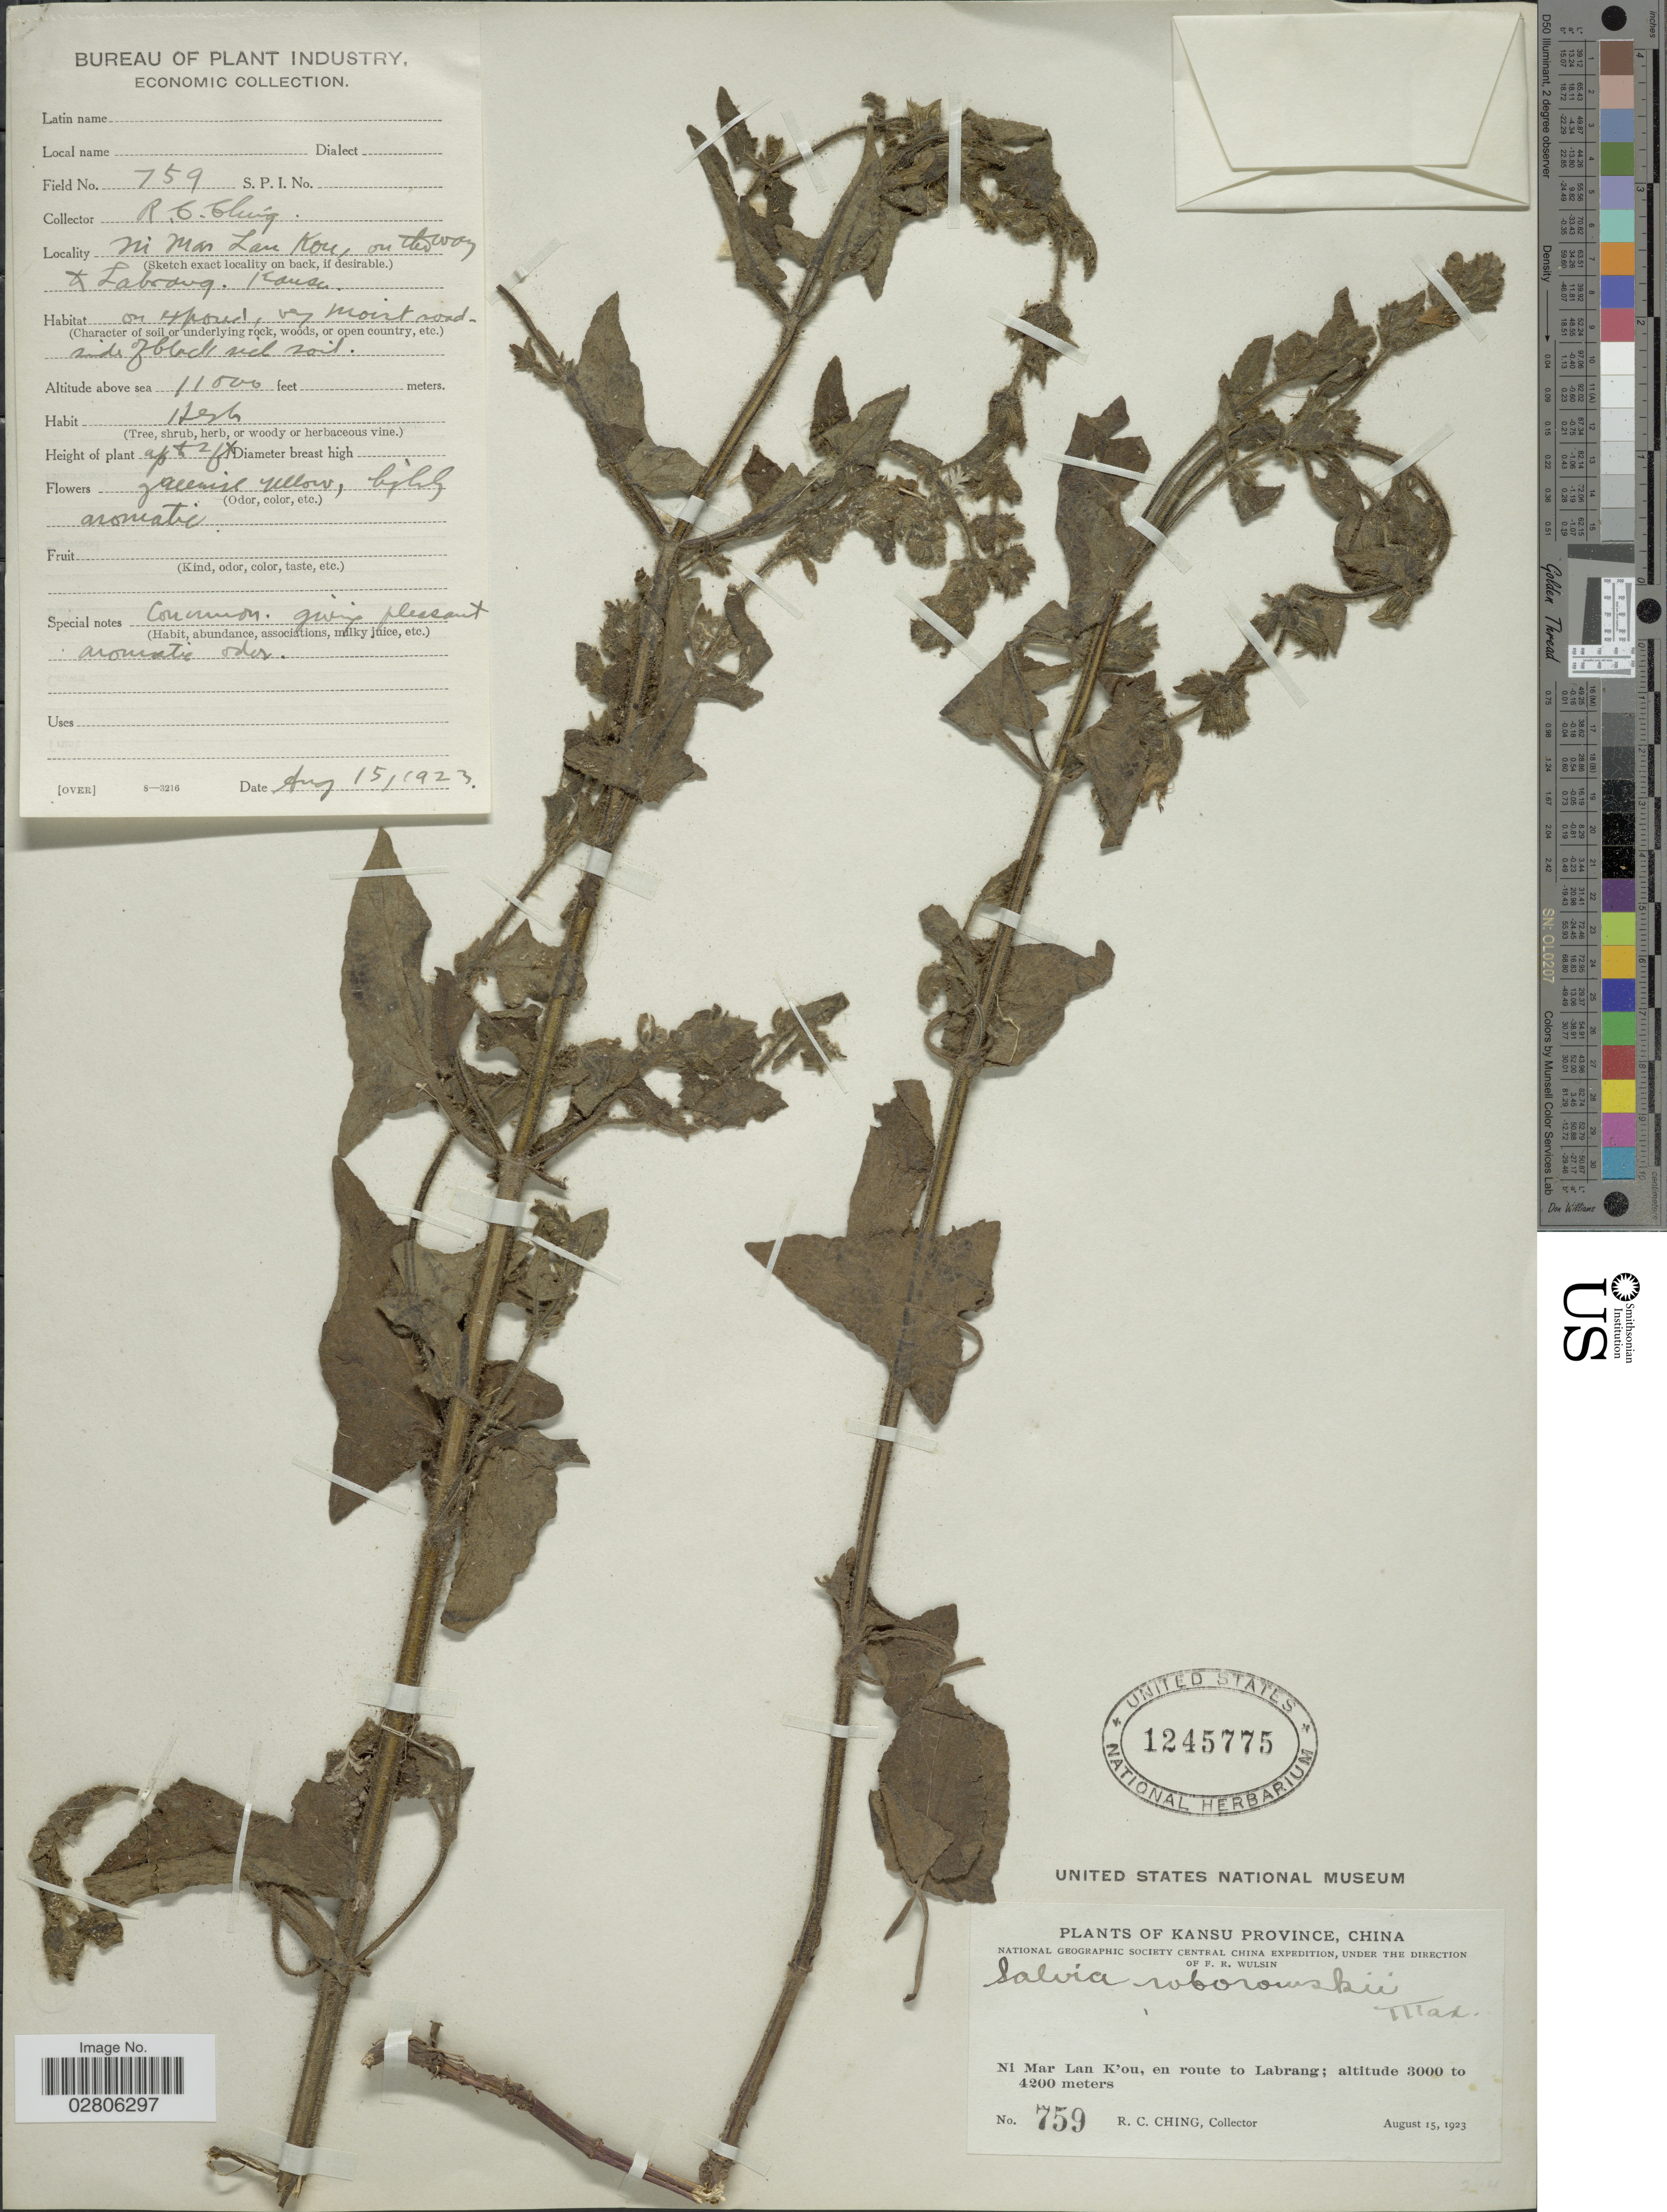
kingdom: Plantae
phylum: Tracheophyta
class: Magnoliopsida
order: Lamiales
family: Lamiaceae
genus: Salvia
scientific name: Salvia roborowskii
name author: Maxim.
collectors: R. C. Ching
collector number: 759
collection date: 1923-08-15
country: China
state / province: Gansu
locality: Kansu Province, Ni Mar Lan K'ou, on the way & Labrang.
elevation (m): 3353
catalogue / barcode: US 1245775